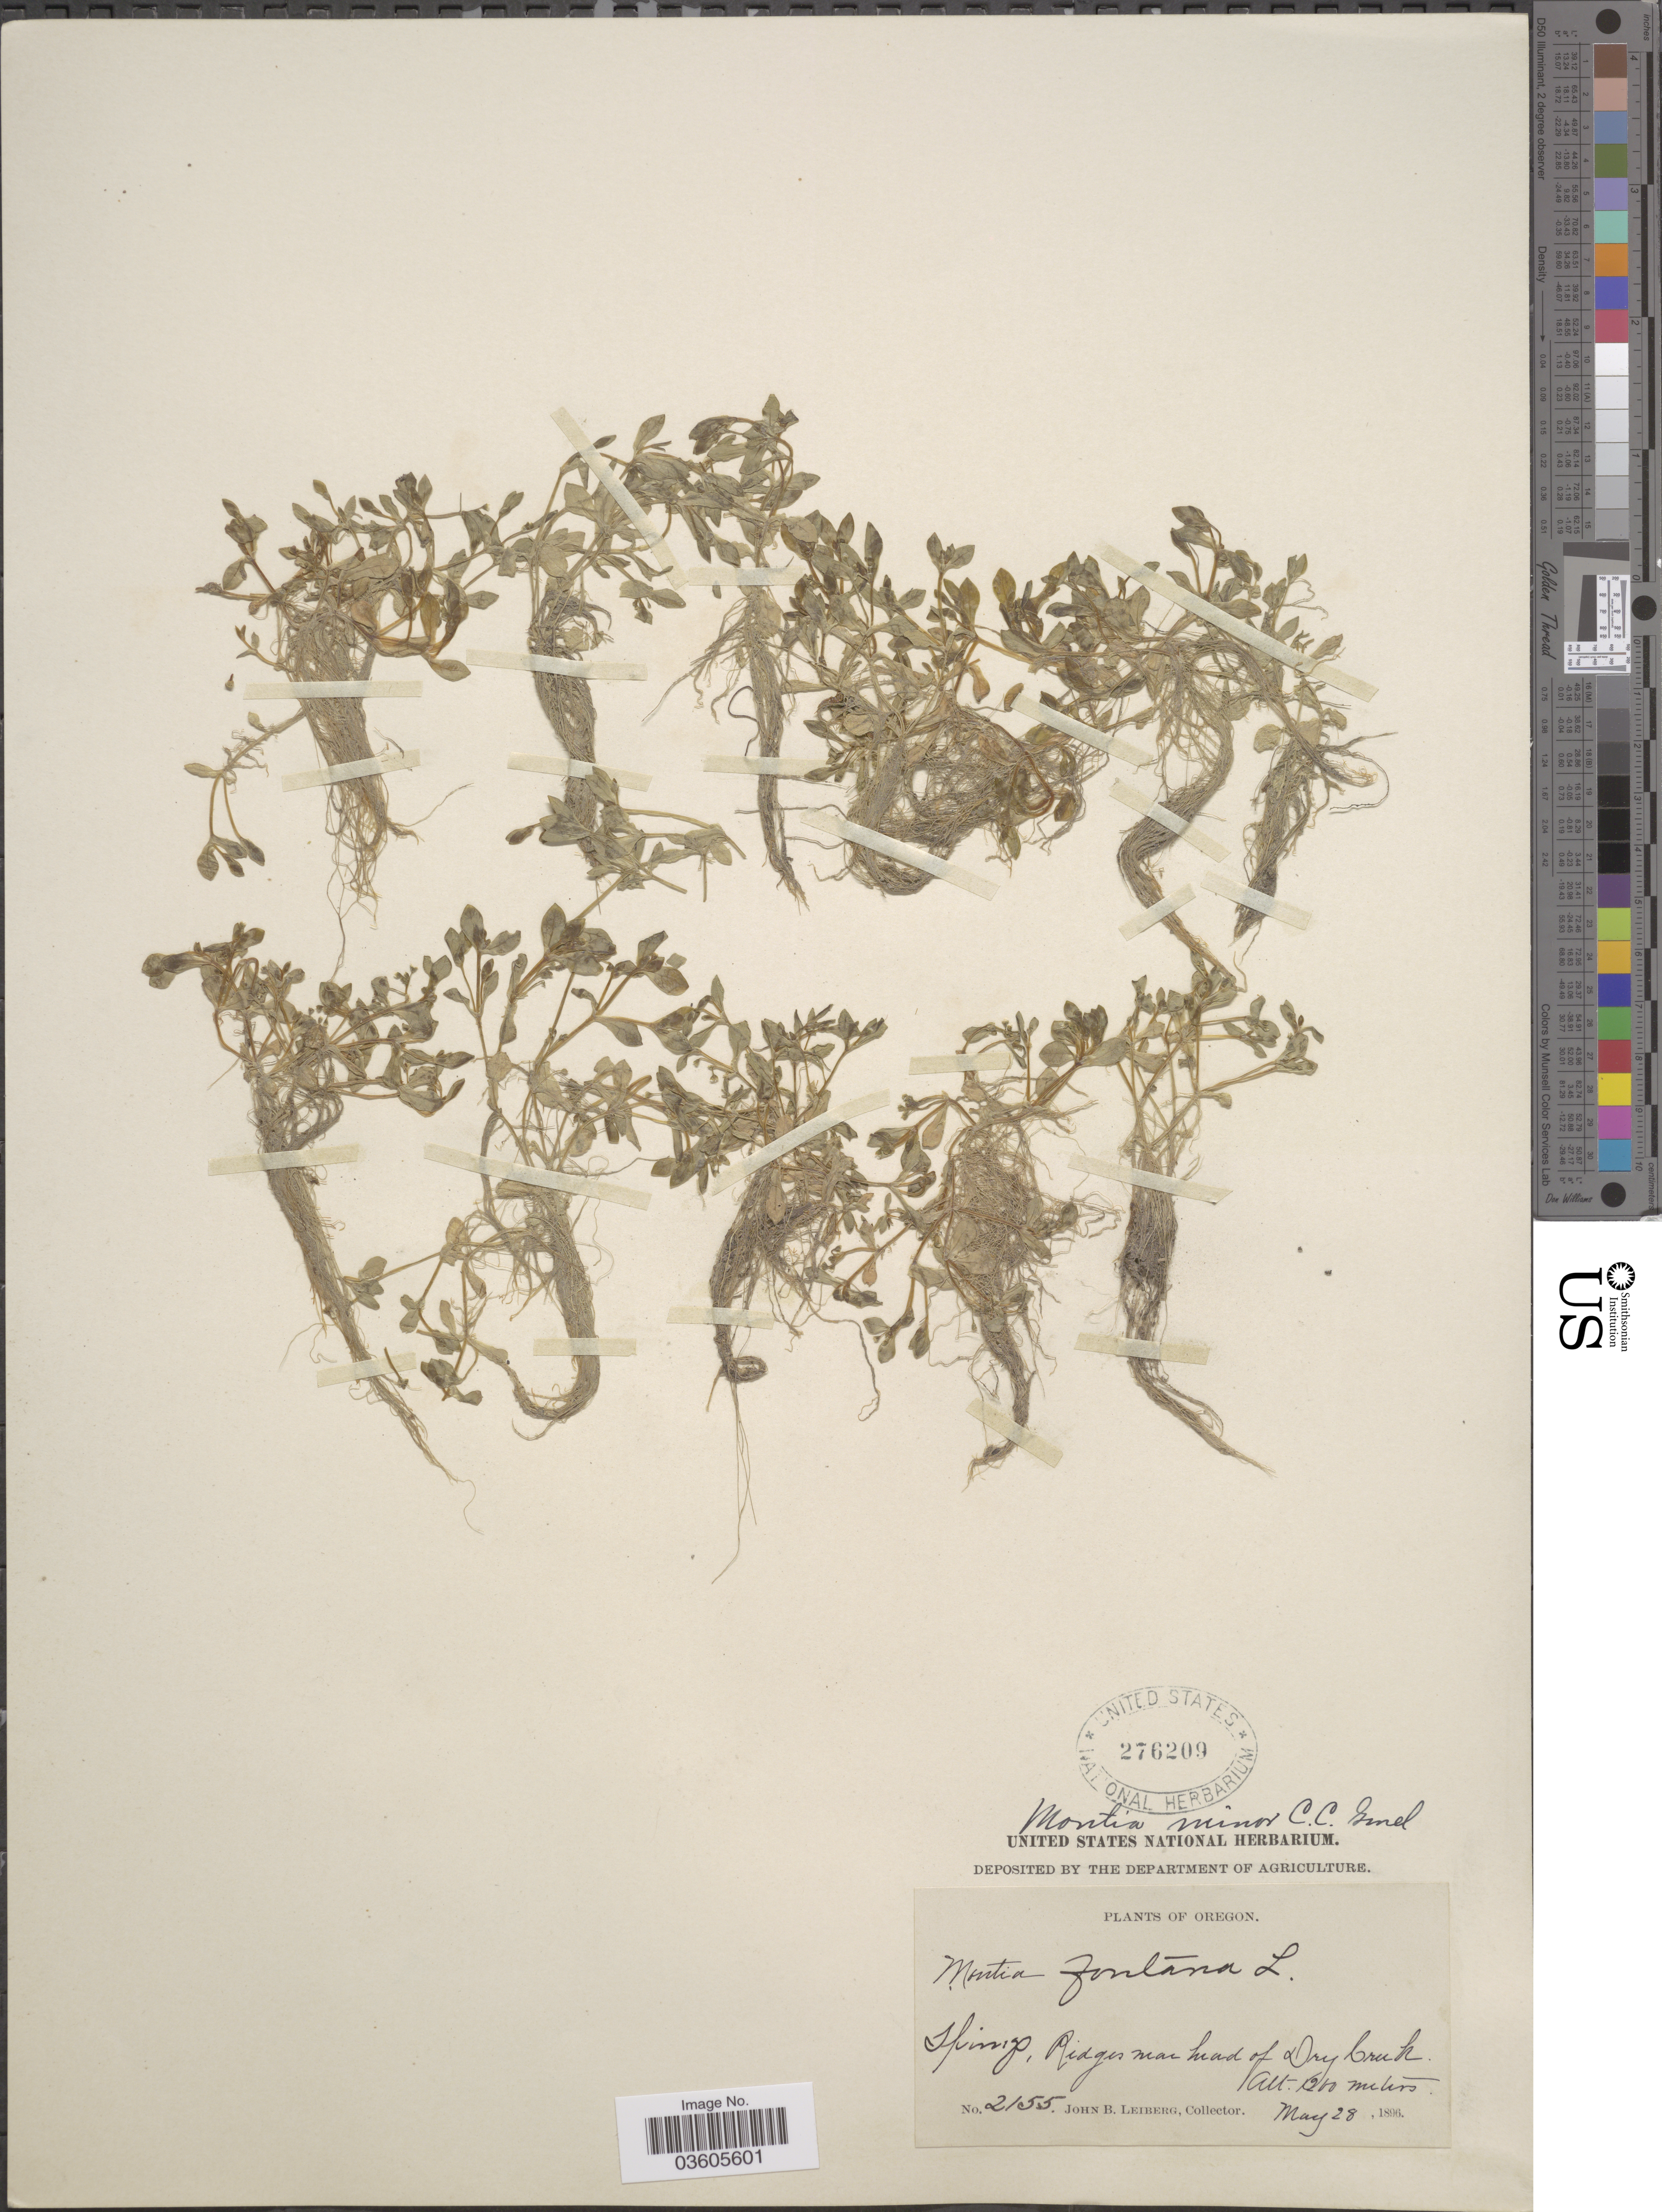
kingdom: Plantae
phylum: Tracheophyta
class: Magnoliopsida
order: Caryophyllales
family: Montiaceae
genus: Montia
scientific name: Montia minor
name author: C.C. Gmel.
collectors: J. B. Leiberg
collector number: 2155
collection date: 1896-05-28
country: United States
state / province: Oregon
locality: Springs, Ridges near head of Dry Creek.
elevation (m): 1260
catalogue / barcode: US 276209